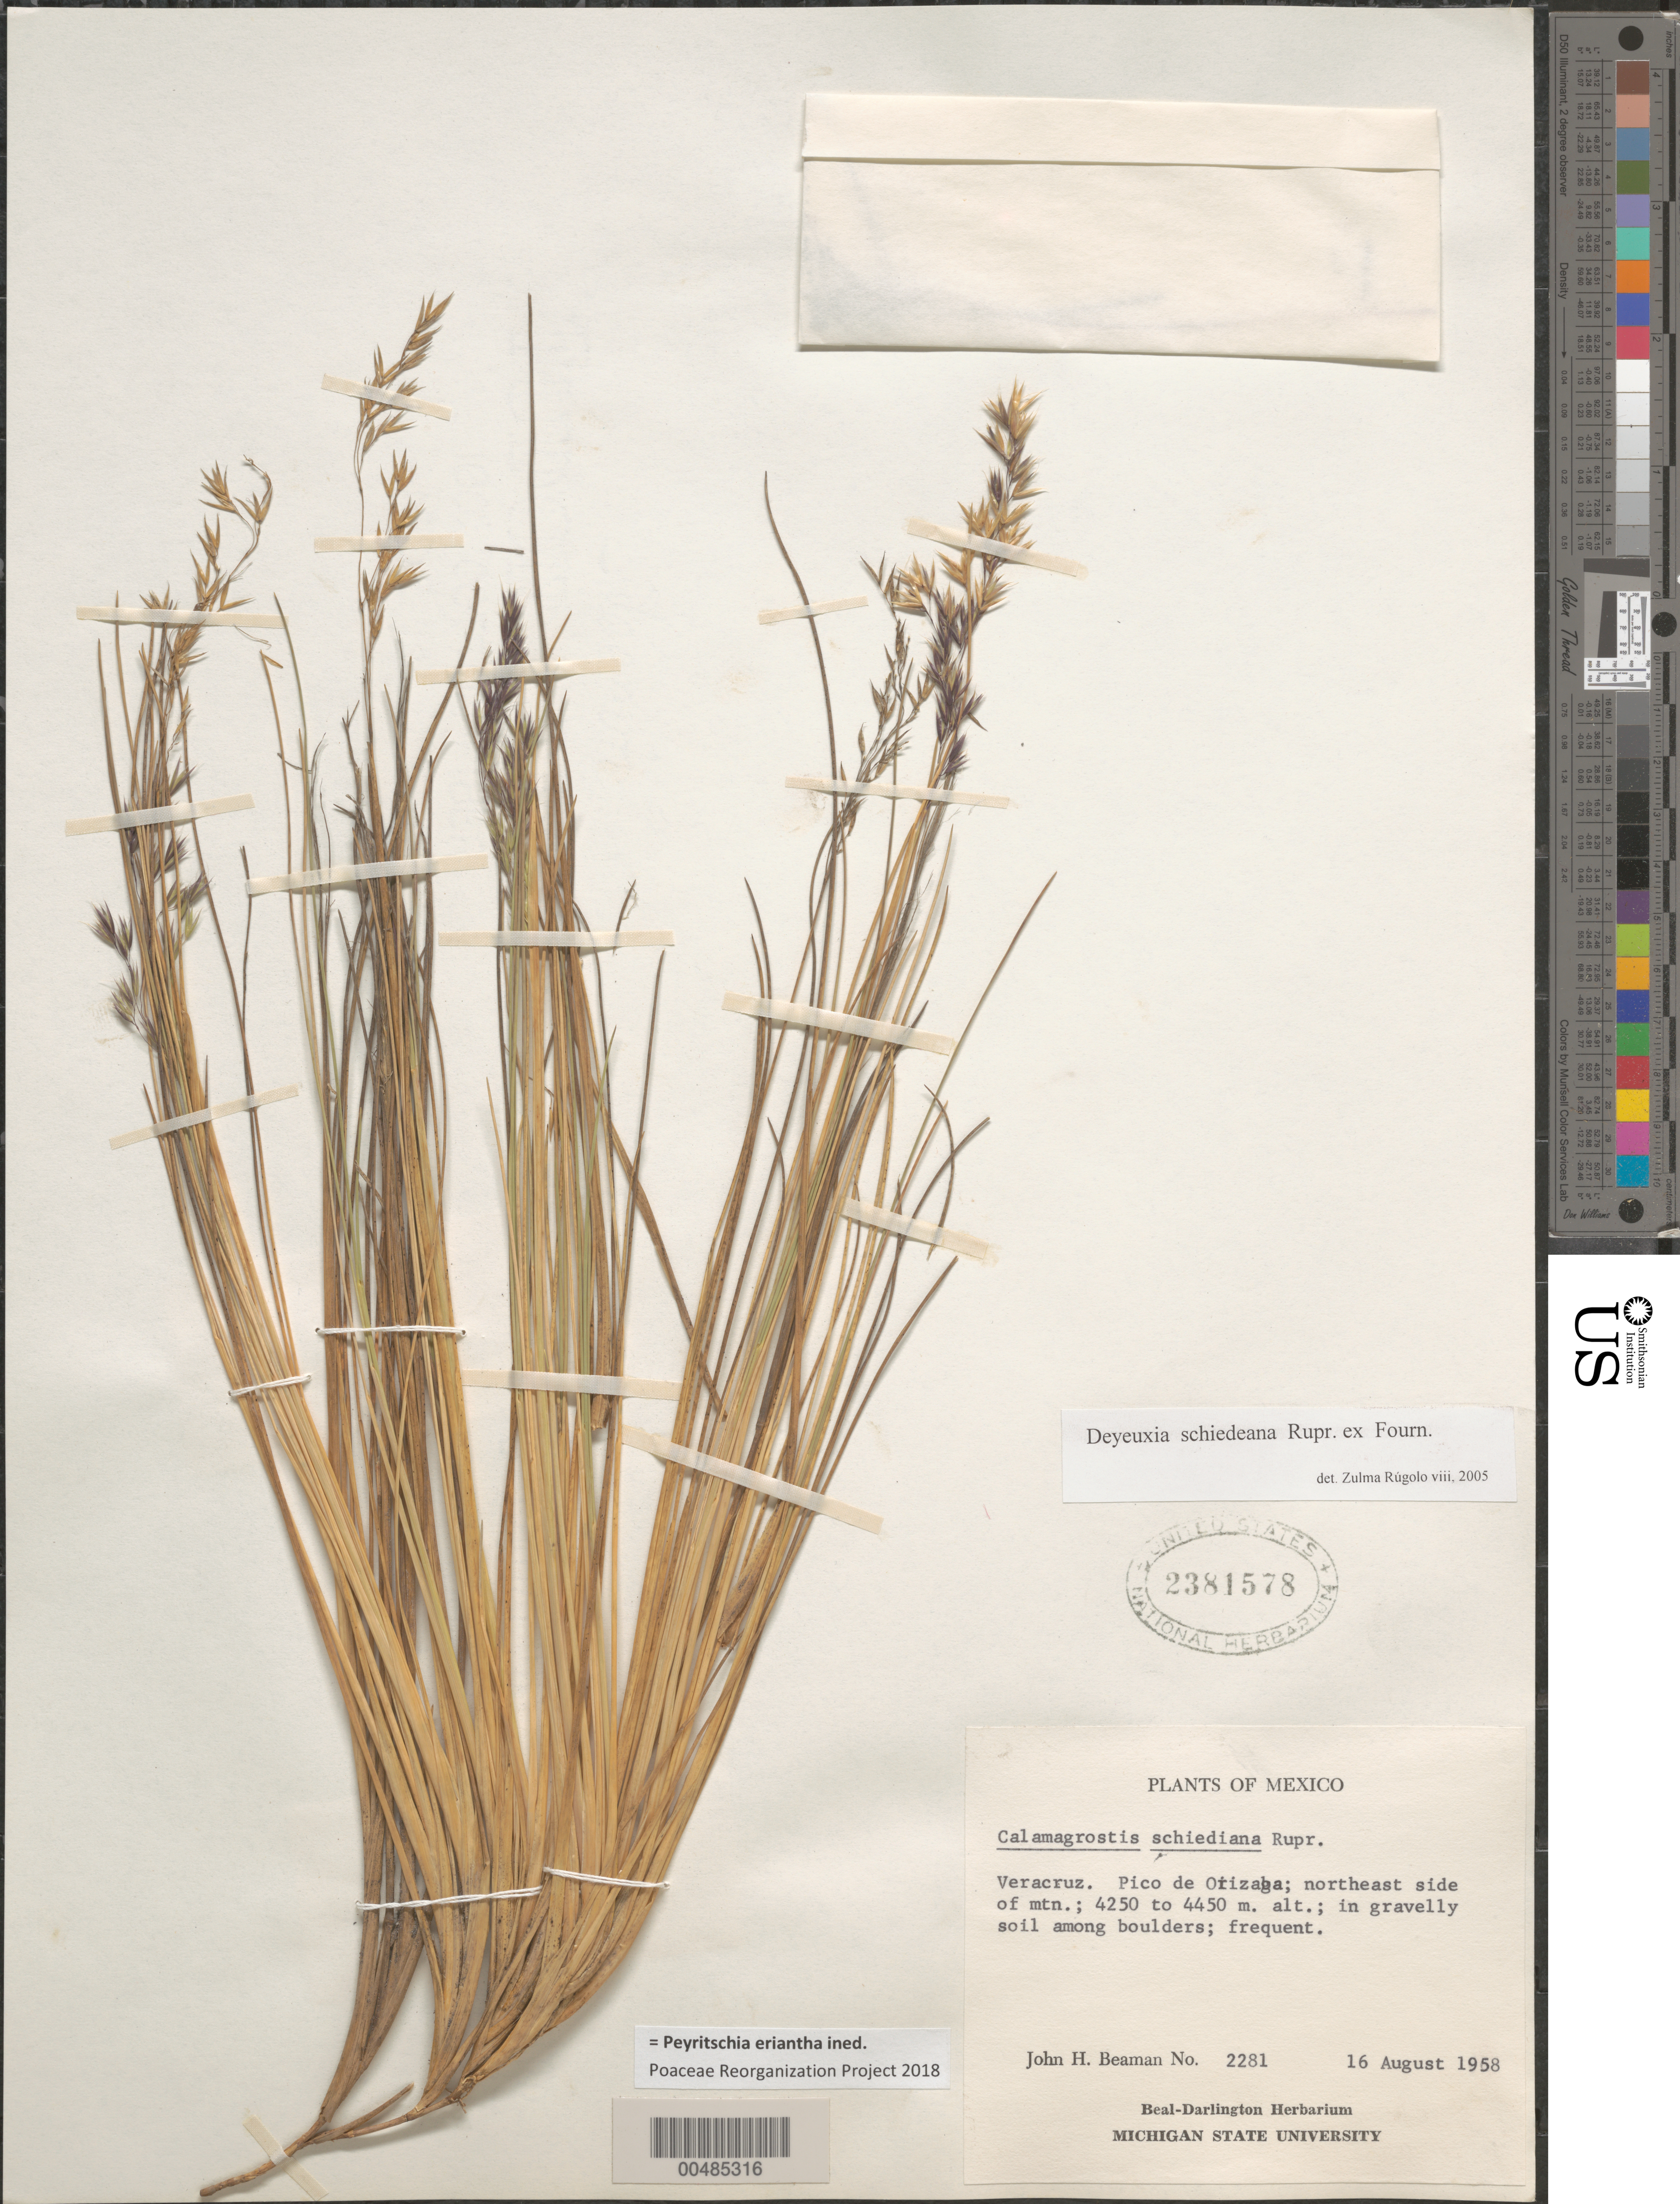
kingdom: Plantae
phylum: Tracheophyta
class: Liliopsida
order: Poales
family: Poaceae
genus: Peyritschia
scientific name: Peyritschia eriantha ined.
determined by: Poaceae Reorganization Project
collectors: J. H. Beaman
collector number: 2281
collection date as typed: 16 Aug 1958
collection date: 1958-08-16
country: Mexico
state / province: Veracruz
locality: Pico de Orizaba, NE side of mtn.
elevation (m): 4250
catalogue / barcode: US 2381578